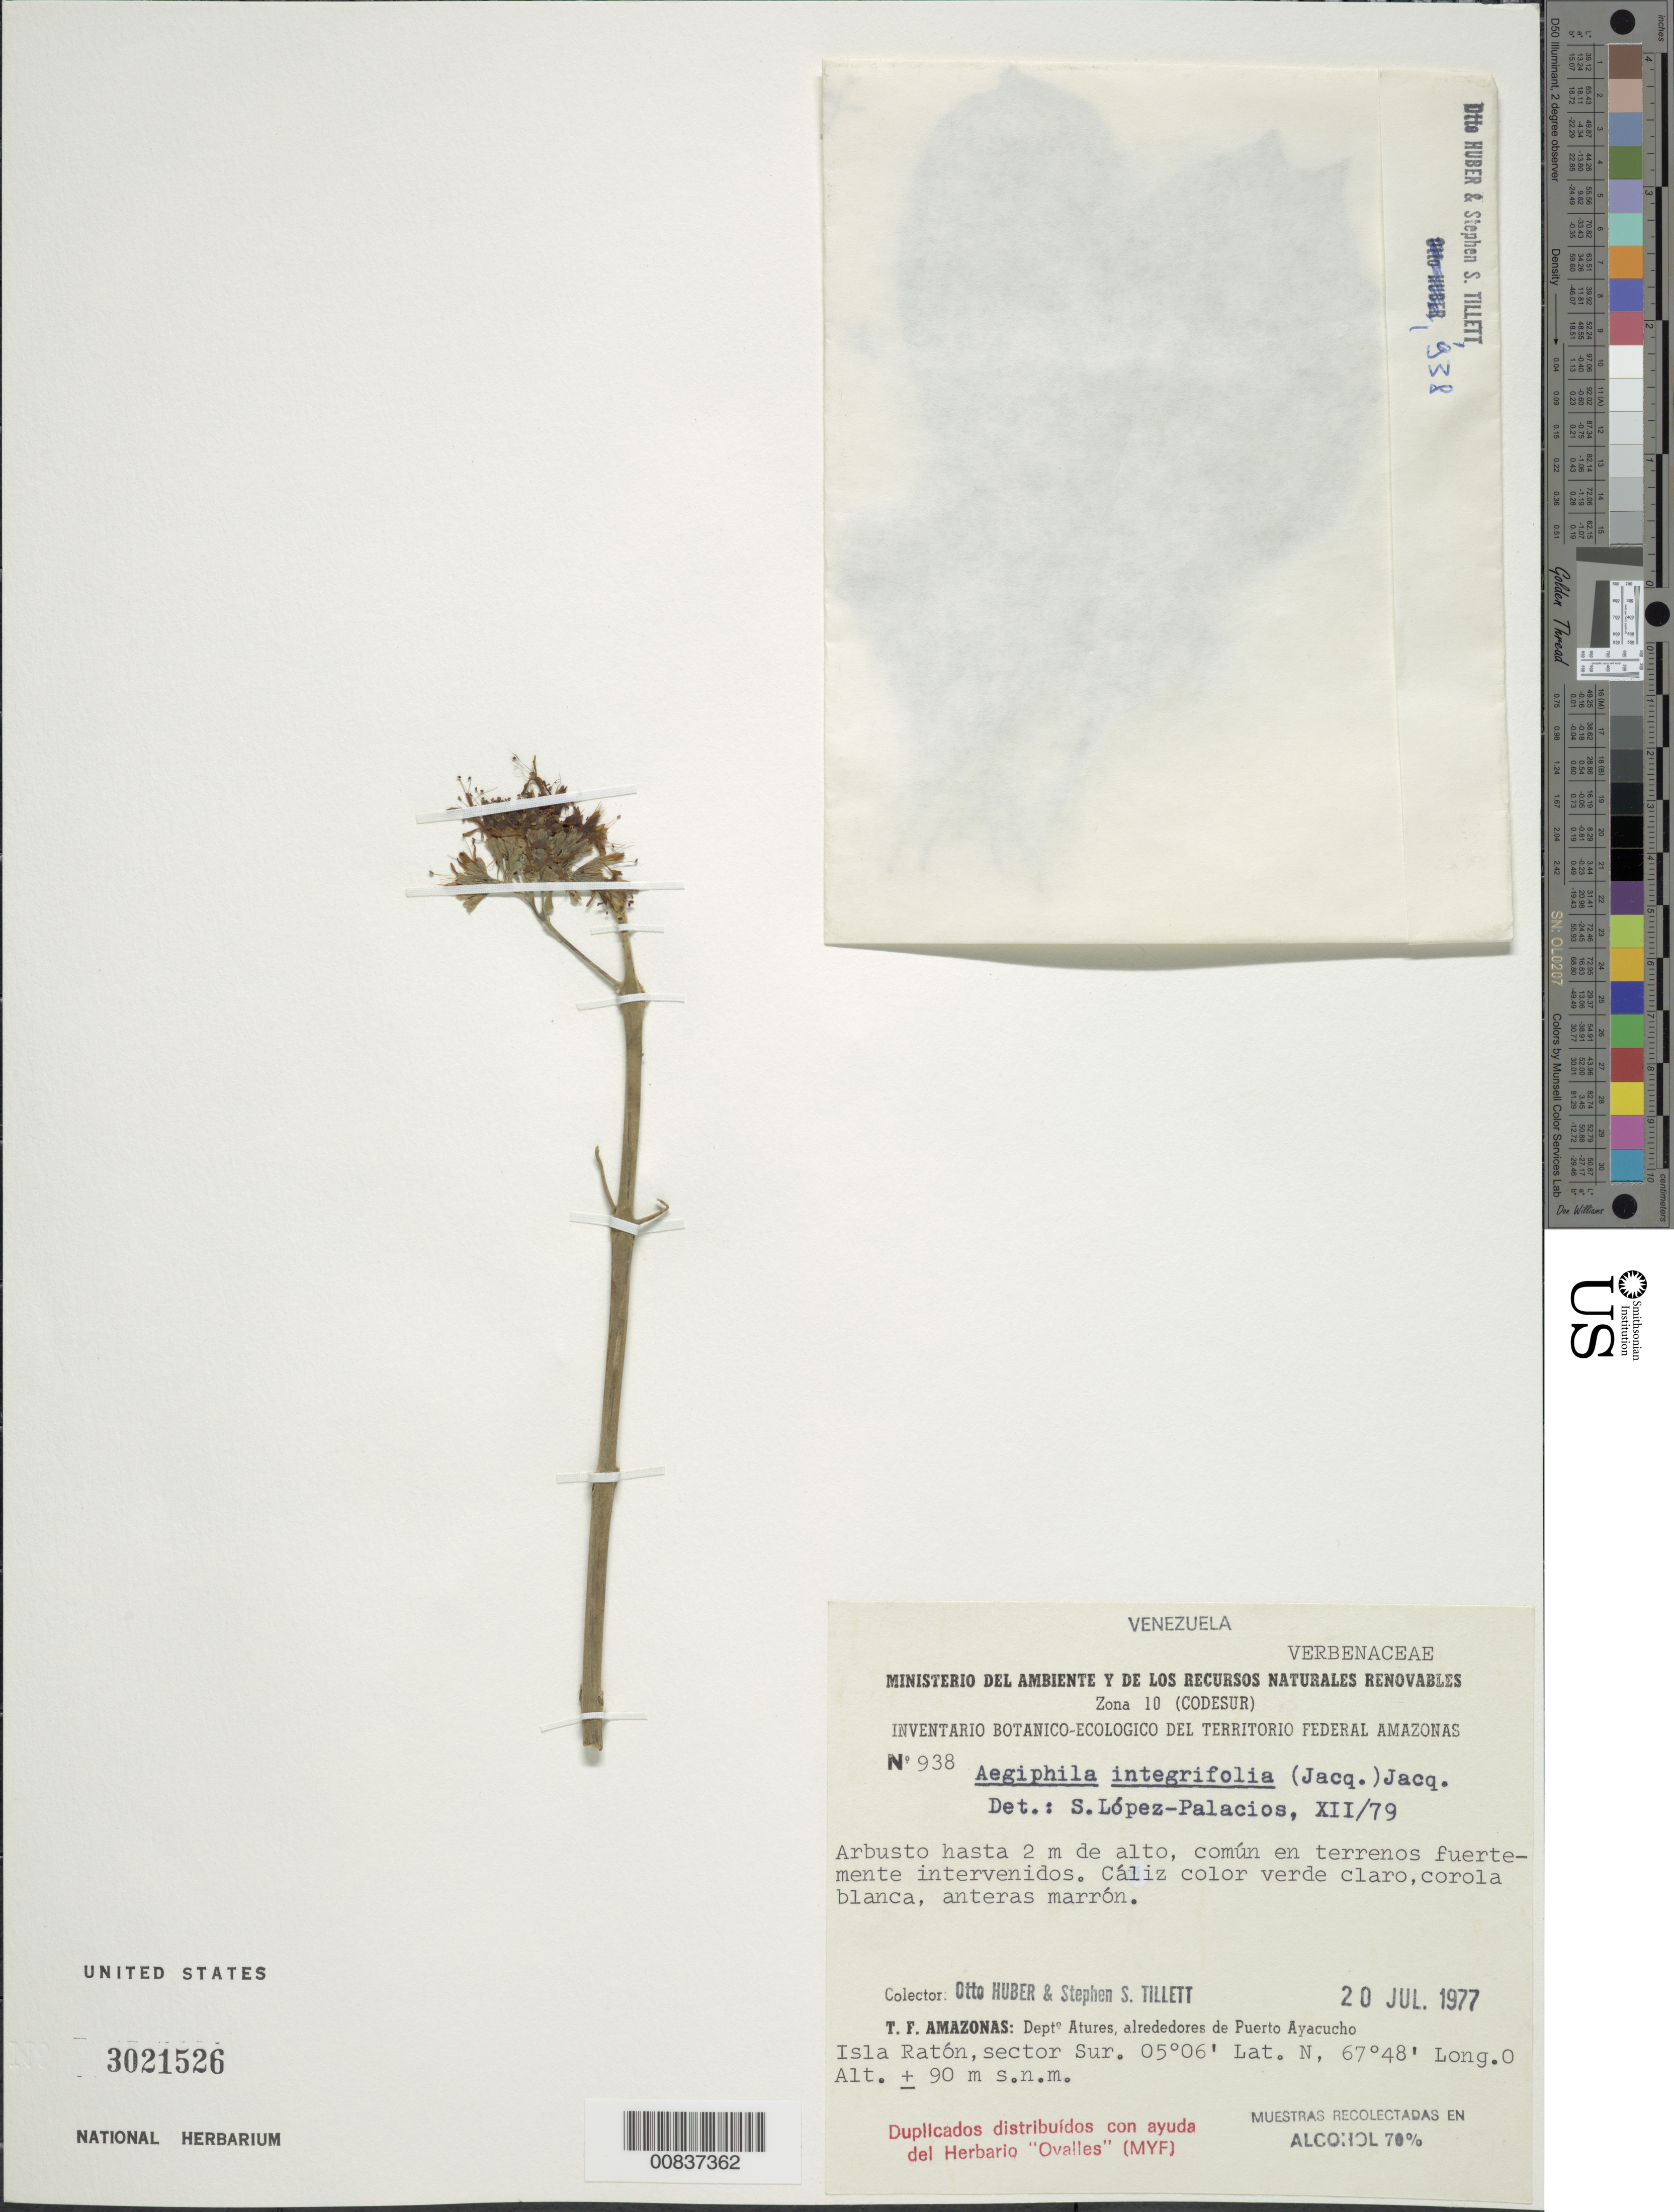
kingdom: Plantae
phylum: Tracheophyta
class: Magnoliopsida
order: Lamiales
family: Lamiaceae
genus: Aegiphila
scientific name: Aegiphila integrifolia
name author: (Jacq.) B.D. Jacks.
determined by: López-Palacios, S.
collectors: O. Huber & S. S. Tillett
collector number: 938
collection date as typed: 20-Jul-77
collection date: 1977-07-20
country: Venezuela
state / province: Amazonas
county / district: Atures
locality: Puerto Ayacucho, Isla Raton, sector Sur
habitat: Terrenos fuertemente intervenidos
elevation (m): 90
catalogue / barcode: US 3021526